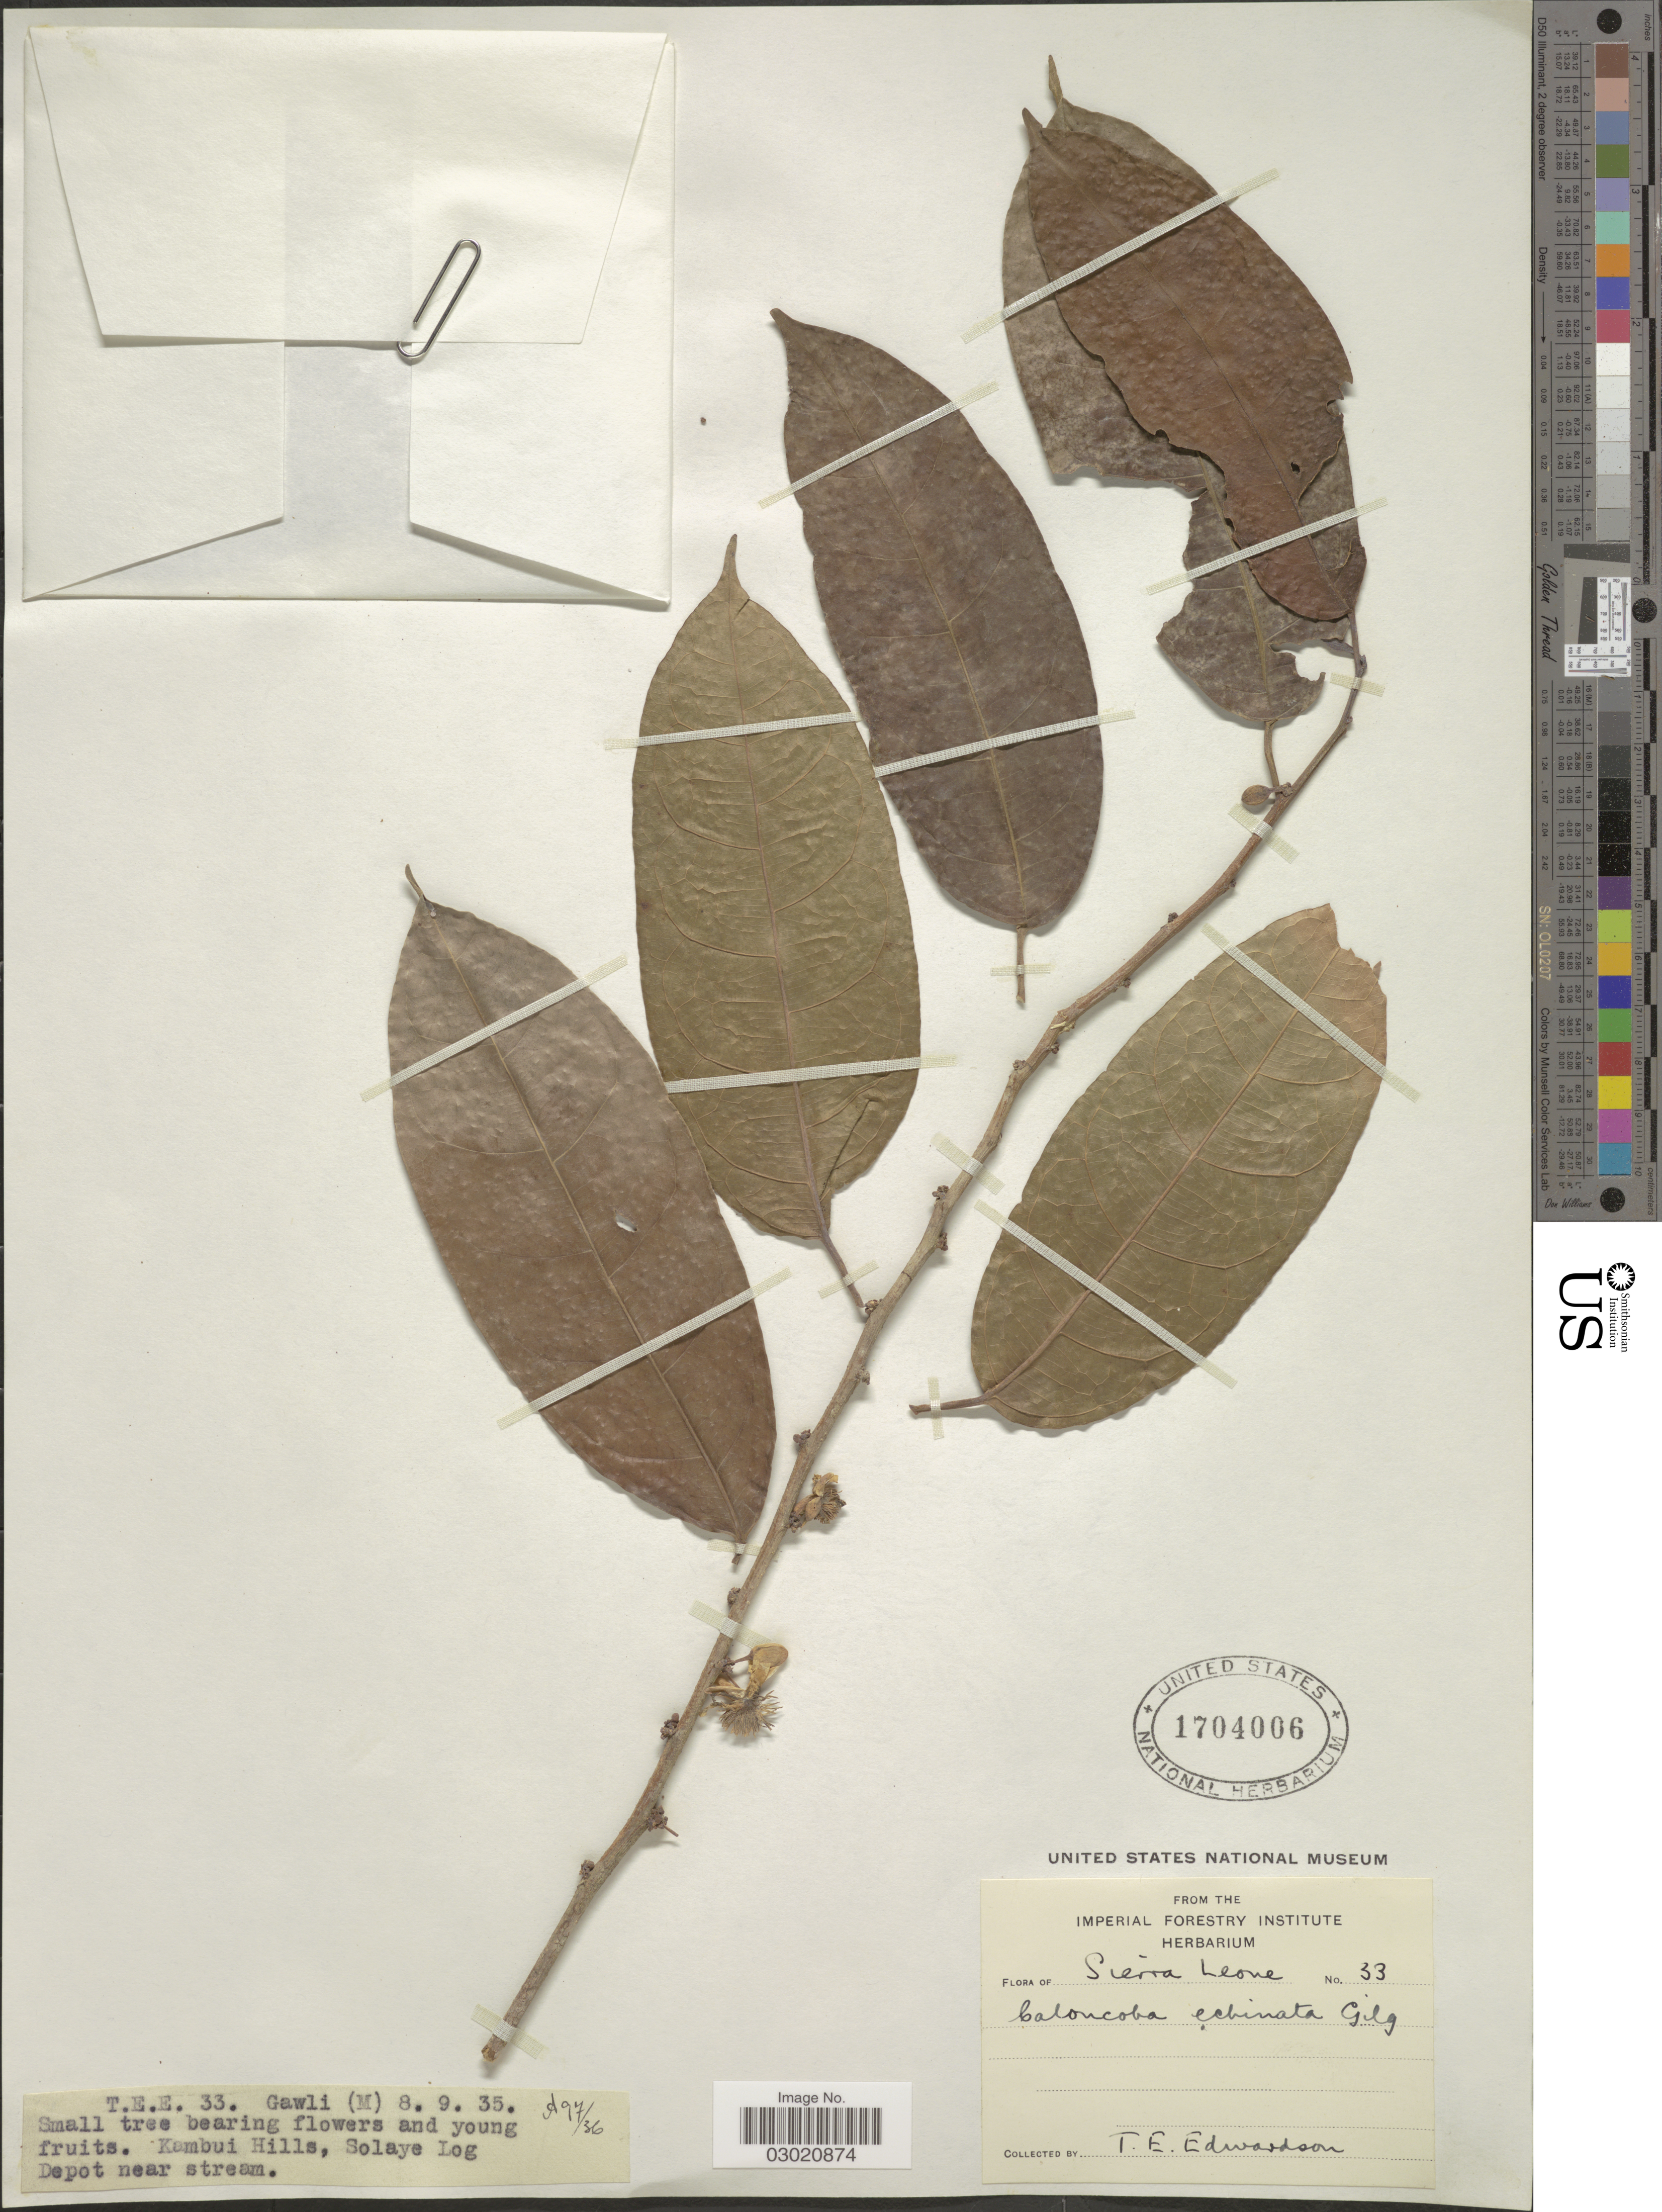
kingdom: Plantae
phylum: Tracheophyta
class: Magnoliopsida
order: Malpighiales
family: Achariaceae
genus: Caloncoba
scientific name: Caloncoba echinata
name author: (Oliv.) Gilg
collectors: T. Edwardson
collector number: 33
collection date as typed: Transcribed d/m/y: 8/9/35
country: Sierra Leone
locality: Sierra Leone, Kambui Hills, Solaye Log, Depot near stream.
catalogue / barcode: US 1704006